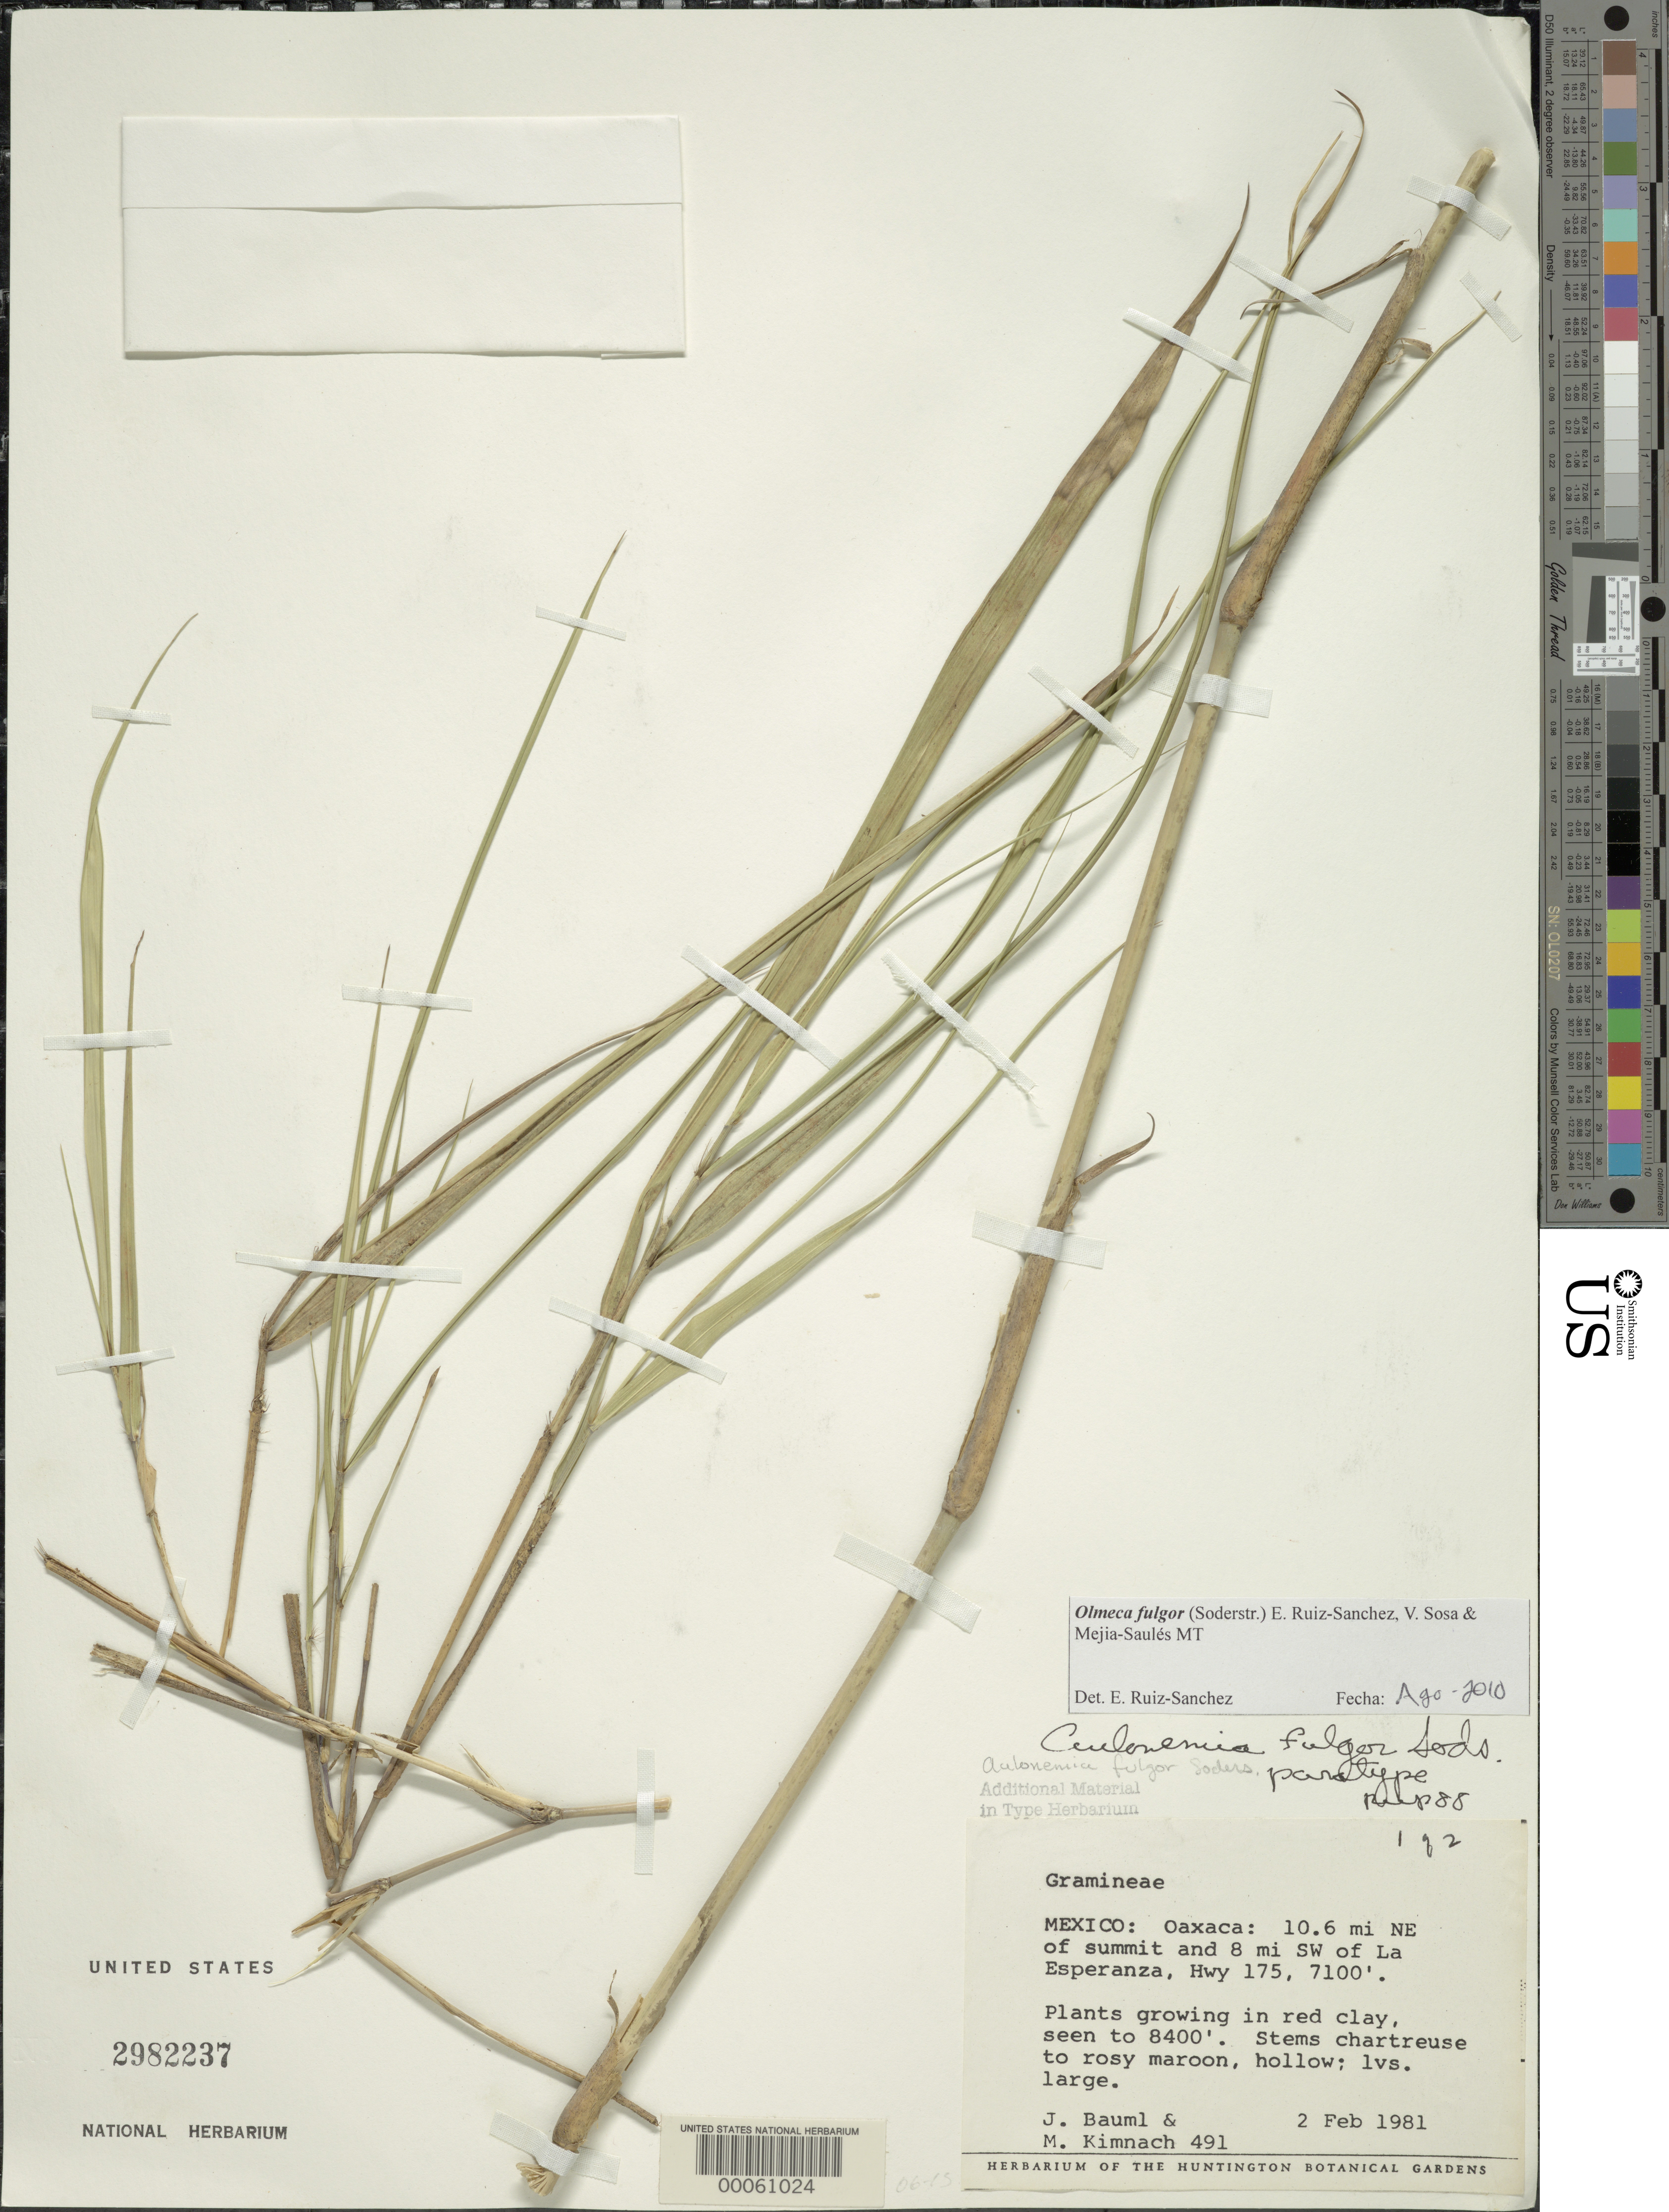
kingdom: Plantae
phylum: Tracheophyta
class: Liliopsida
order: Poales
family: Poaceae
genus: Olmeca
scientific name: Olmeca fulgor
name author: (Soderstr.) Ruíz-Sanchez et al.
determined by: Ruíz-Sanchez, E.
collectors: J. Bauml & M. W. Kimnach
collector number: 491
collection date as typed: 02 Feb 1981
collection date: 1981-02-02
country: Mexico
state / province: Oaxaca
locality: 10.6 mi NE of summit and 8 mi SW of La Esperanza, Hwy 175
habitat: In red clay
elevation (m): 2560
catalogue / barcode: US 2982237